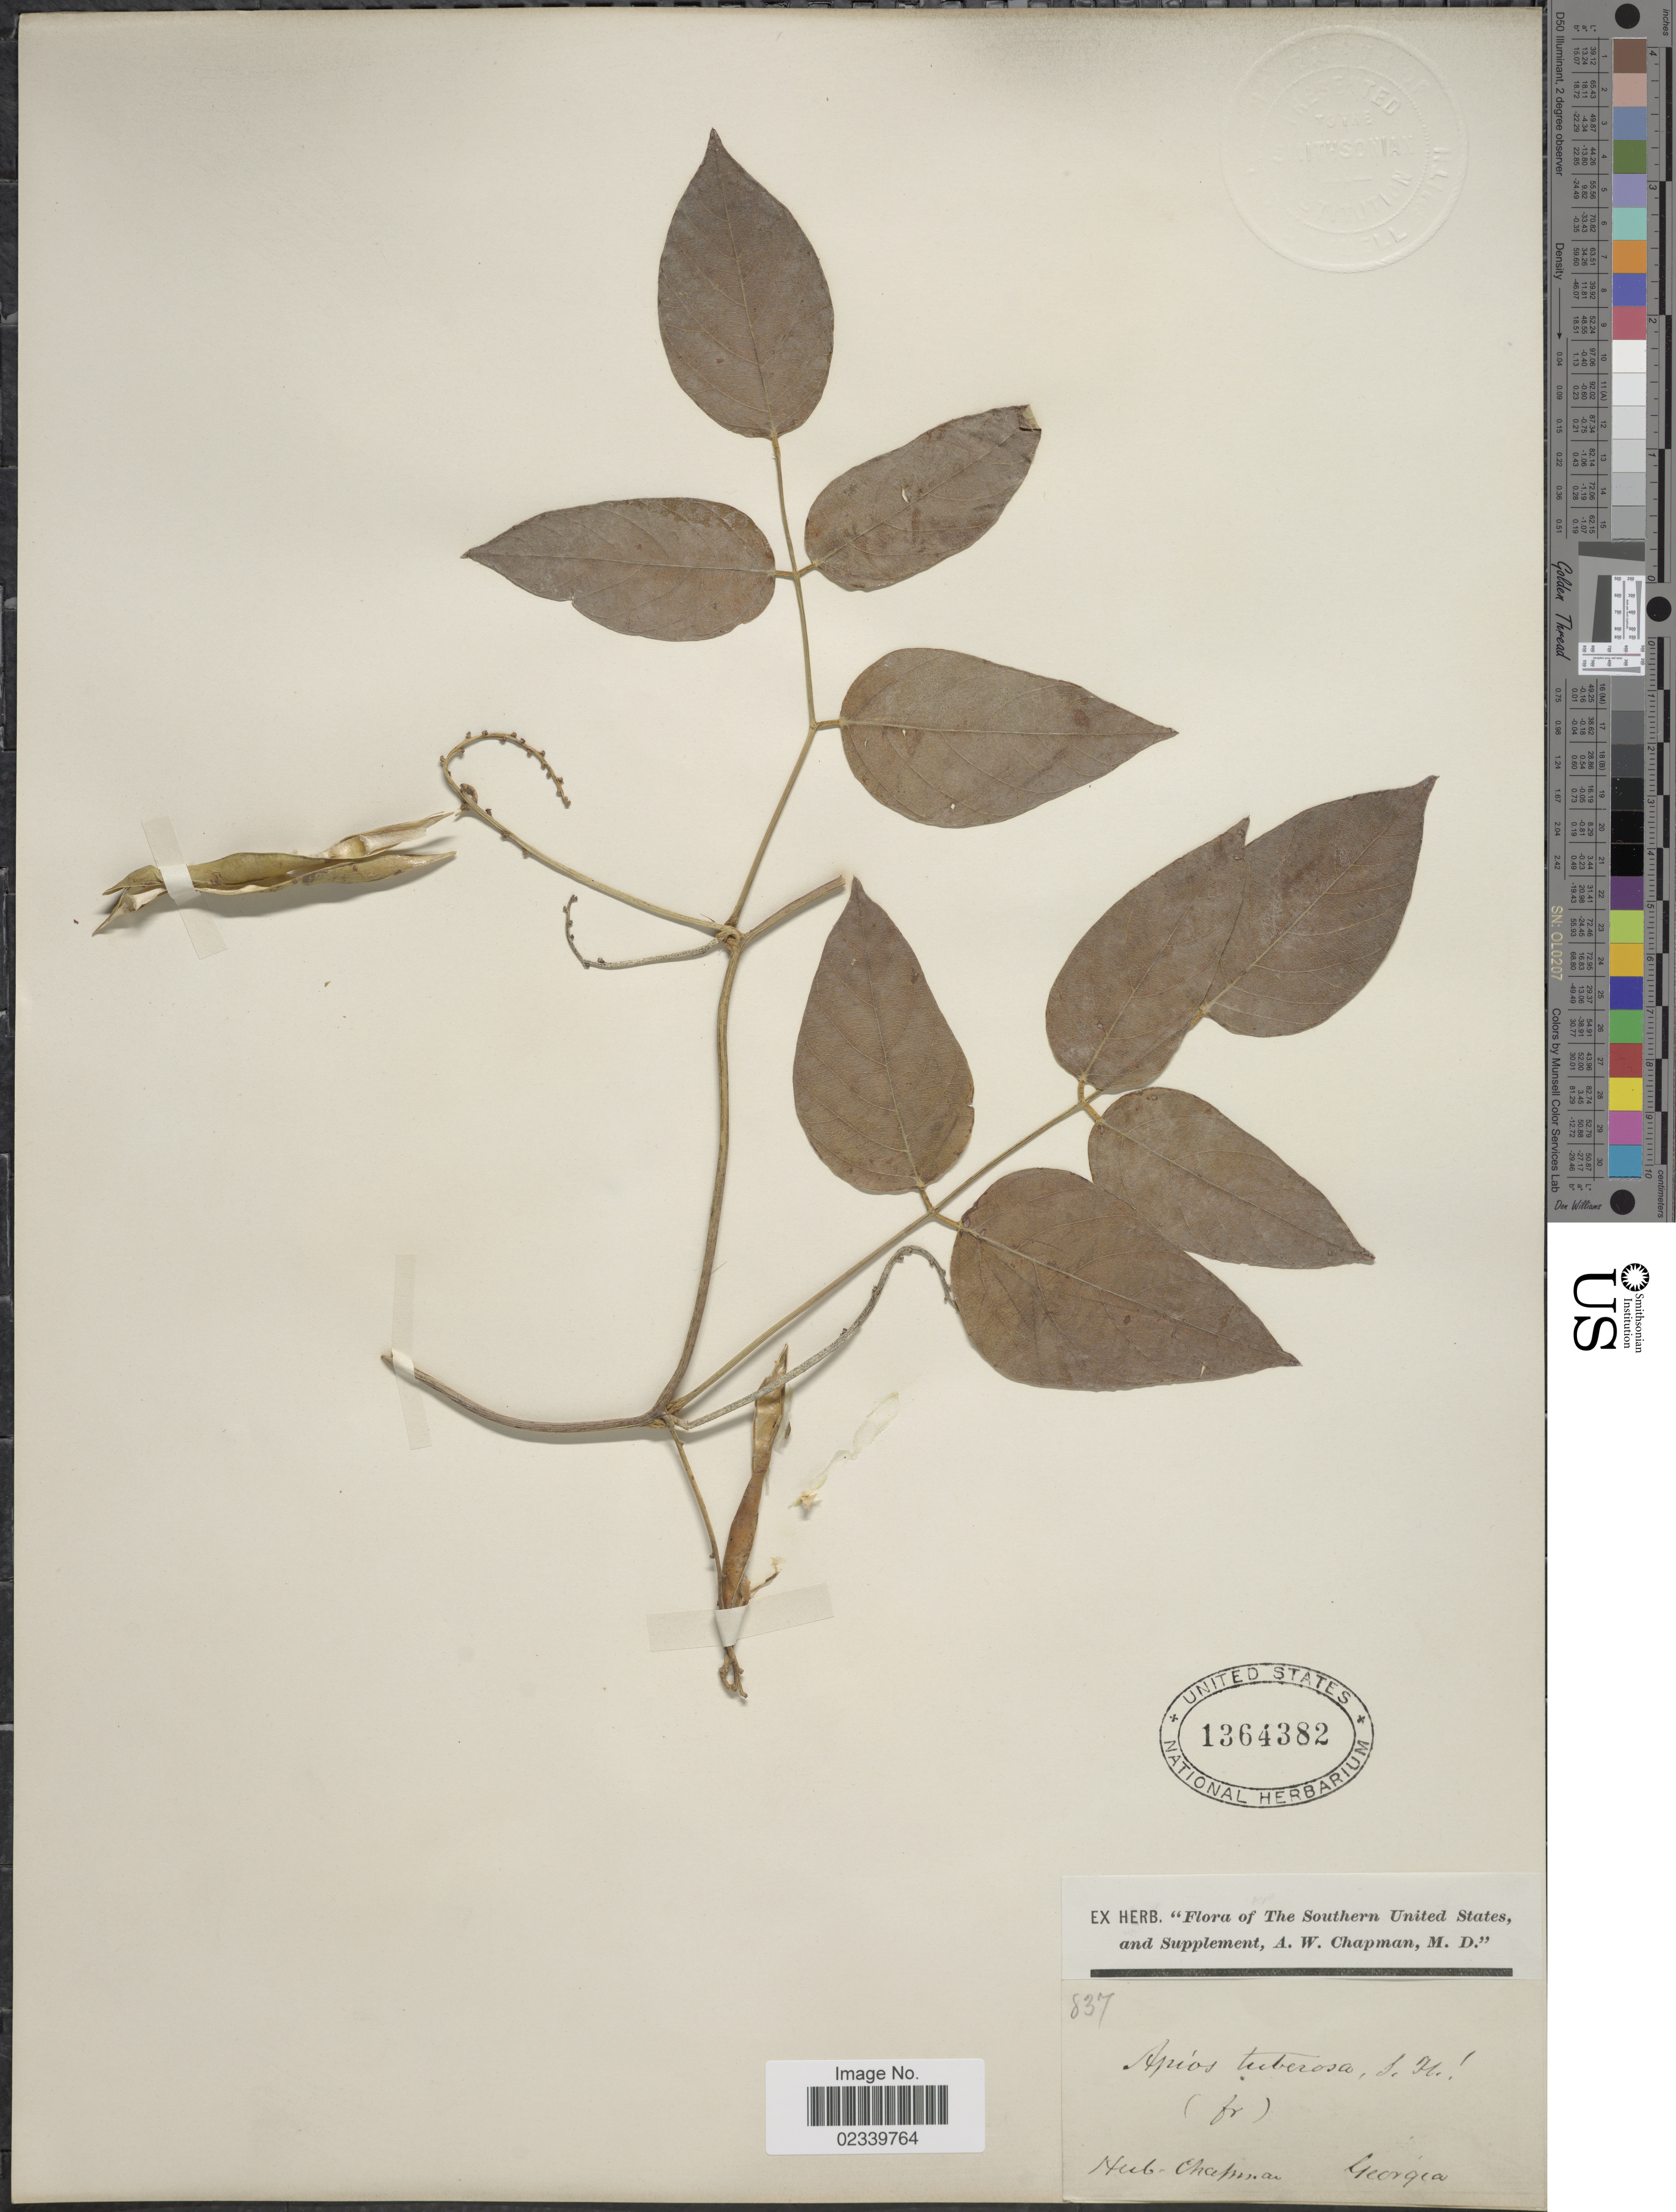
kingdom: Plantae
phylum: Tracheophyta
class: Magnoliopsida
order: Fabales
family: Fabaceae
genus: Apios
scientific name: Apios americana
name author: Medik.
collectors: A. W. Chapman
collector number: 837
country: United States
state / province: Georgia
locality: Georgia.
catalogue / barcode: US 1364382